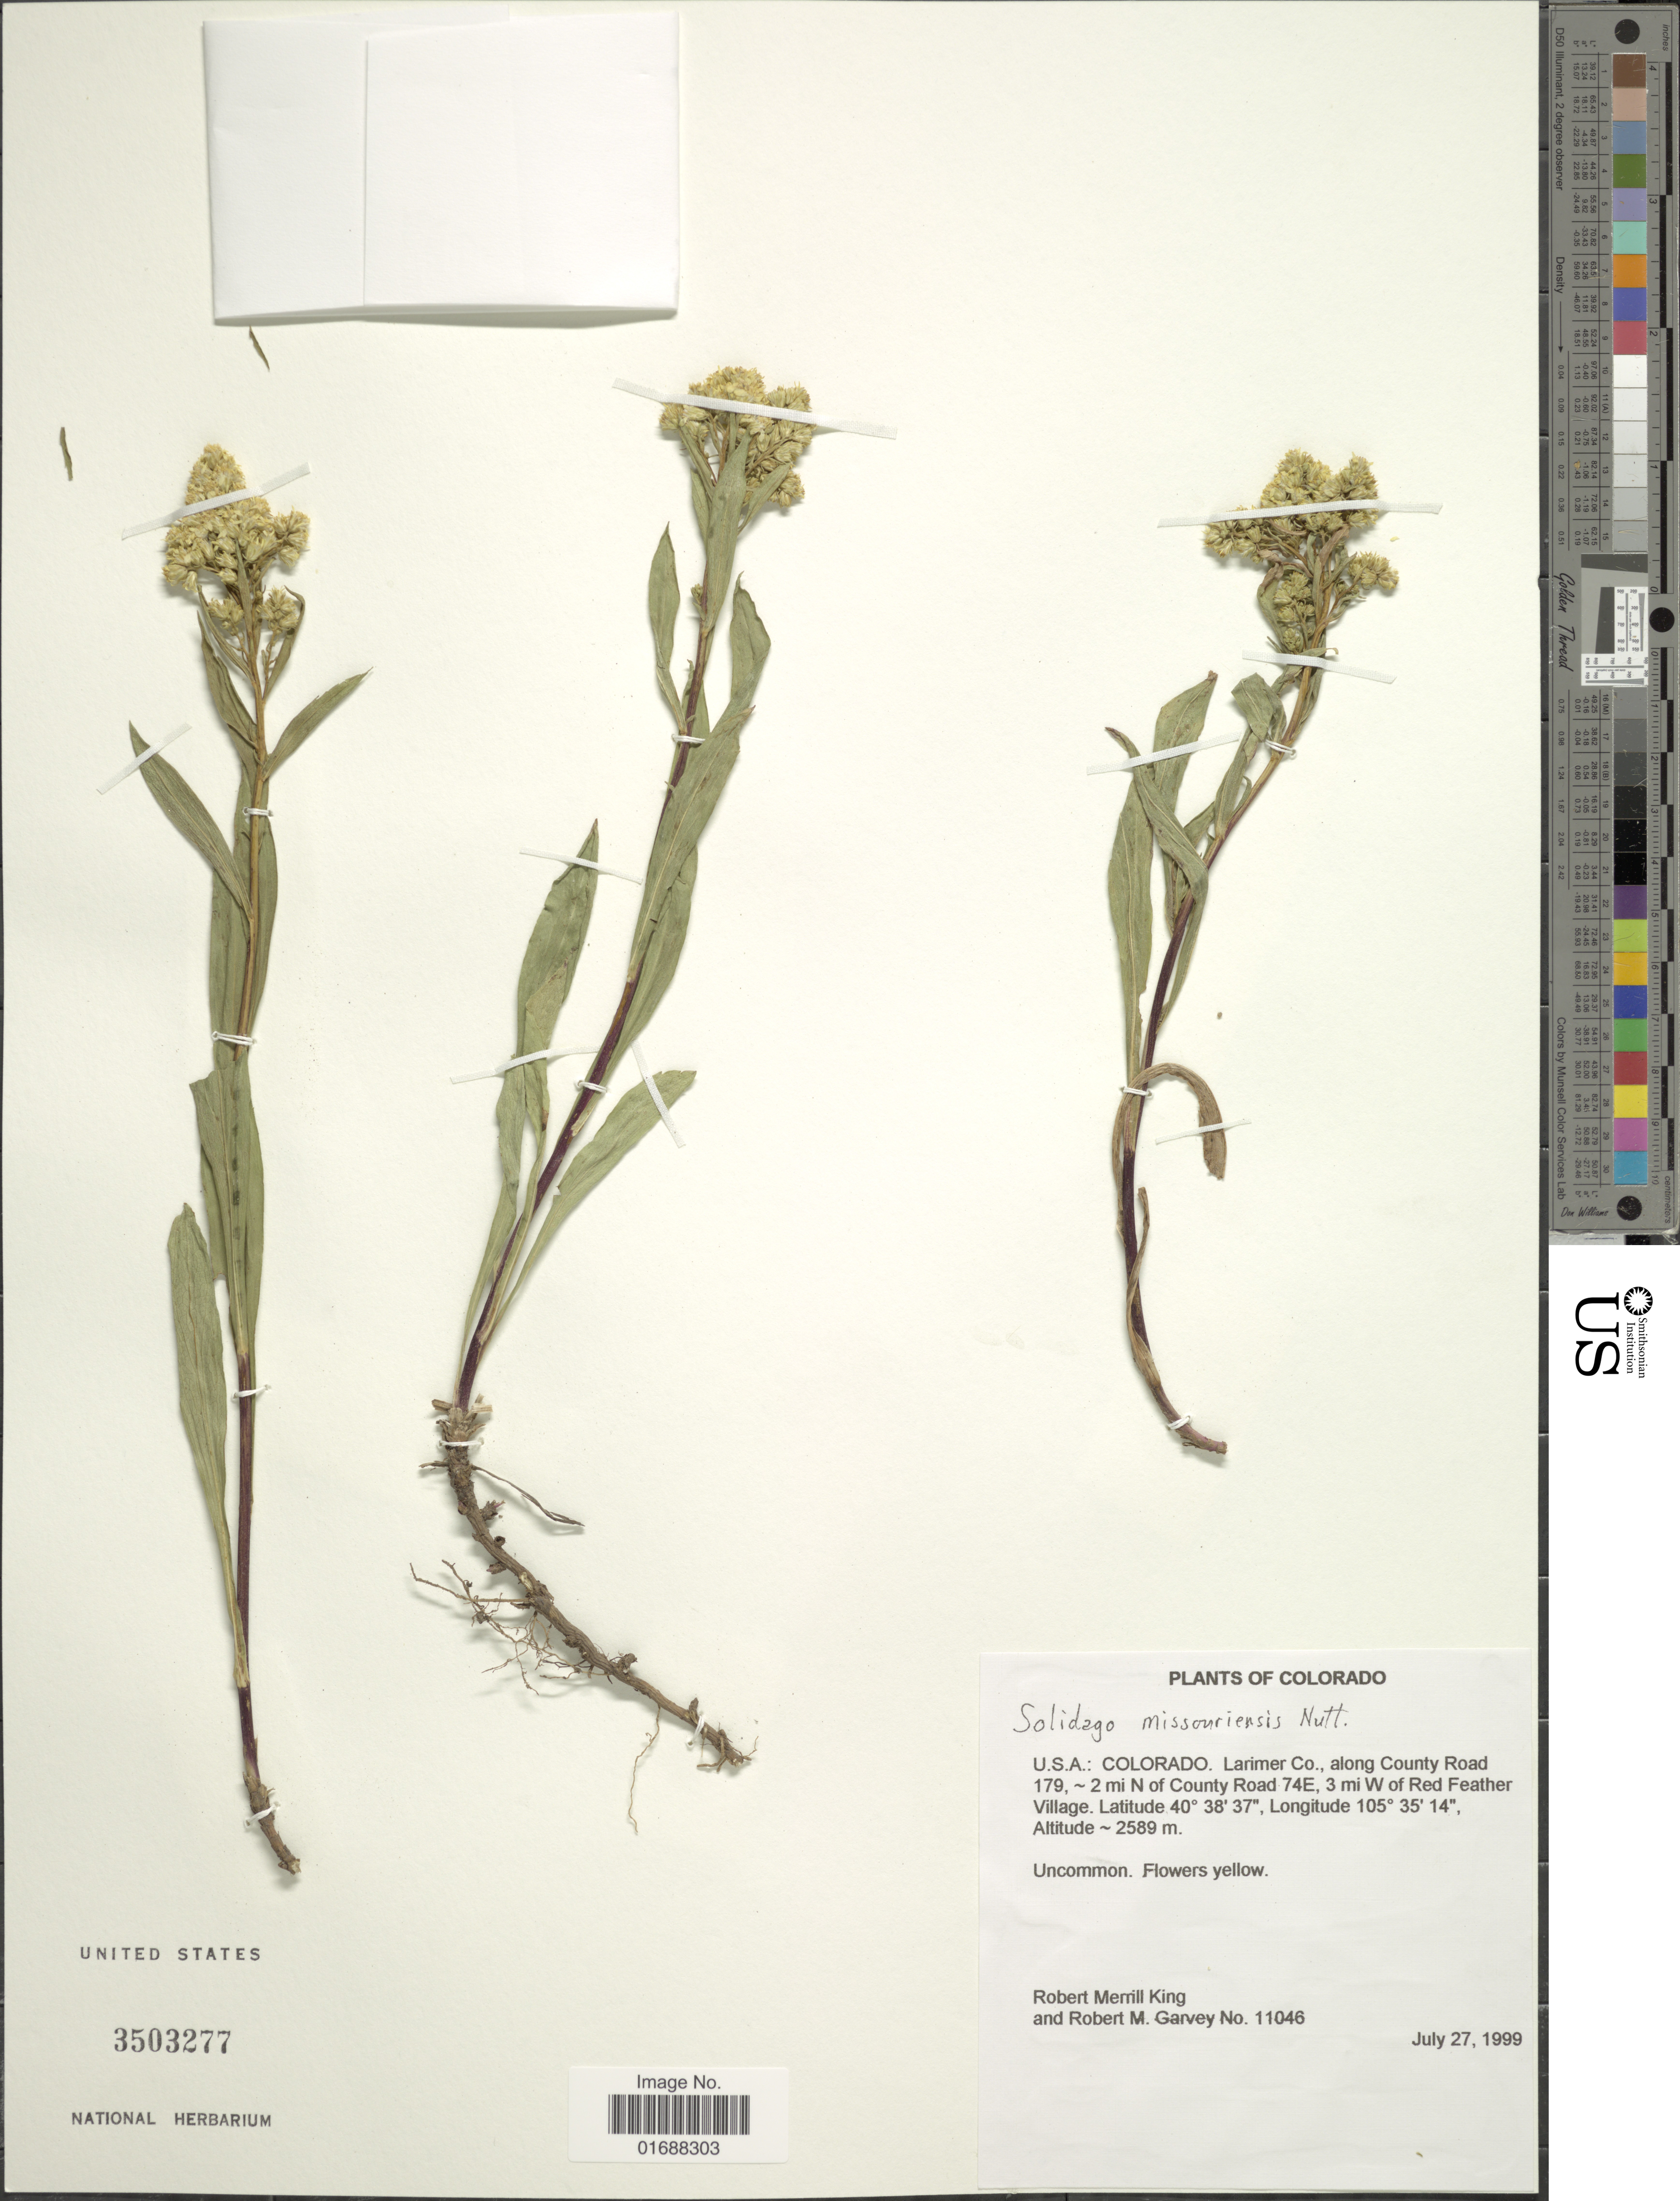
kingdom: Plantae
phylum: Tracheophyta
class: Magnoliopsida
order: Asterales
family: Asteraceae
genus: Solidago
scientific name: Solidago missouriensis var. missouriensis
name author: Nutt.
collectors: R. M. King & R. Garvey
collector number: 11046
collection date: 1999-07-27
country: United States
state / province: Colorado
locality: U.S.A.: Colorado. Larimer Co., along County Road 179, 2 mi N of County Road 74E, 3 mi of Red Feather Village.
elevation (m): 2589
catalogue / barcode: US 3503277